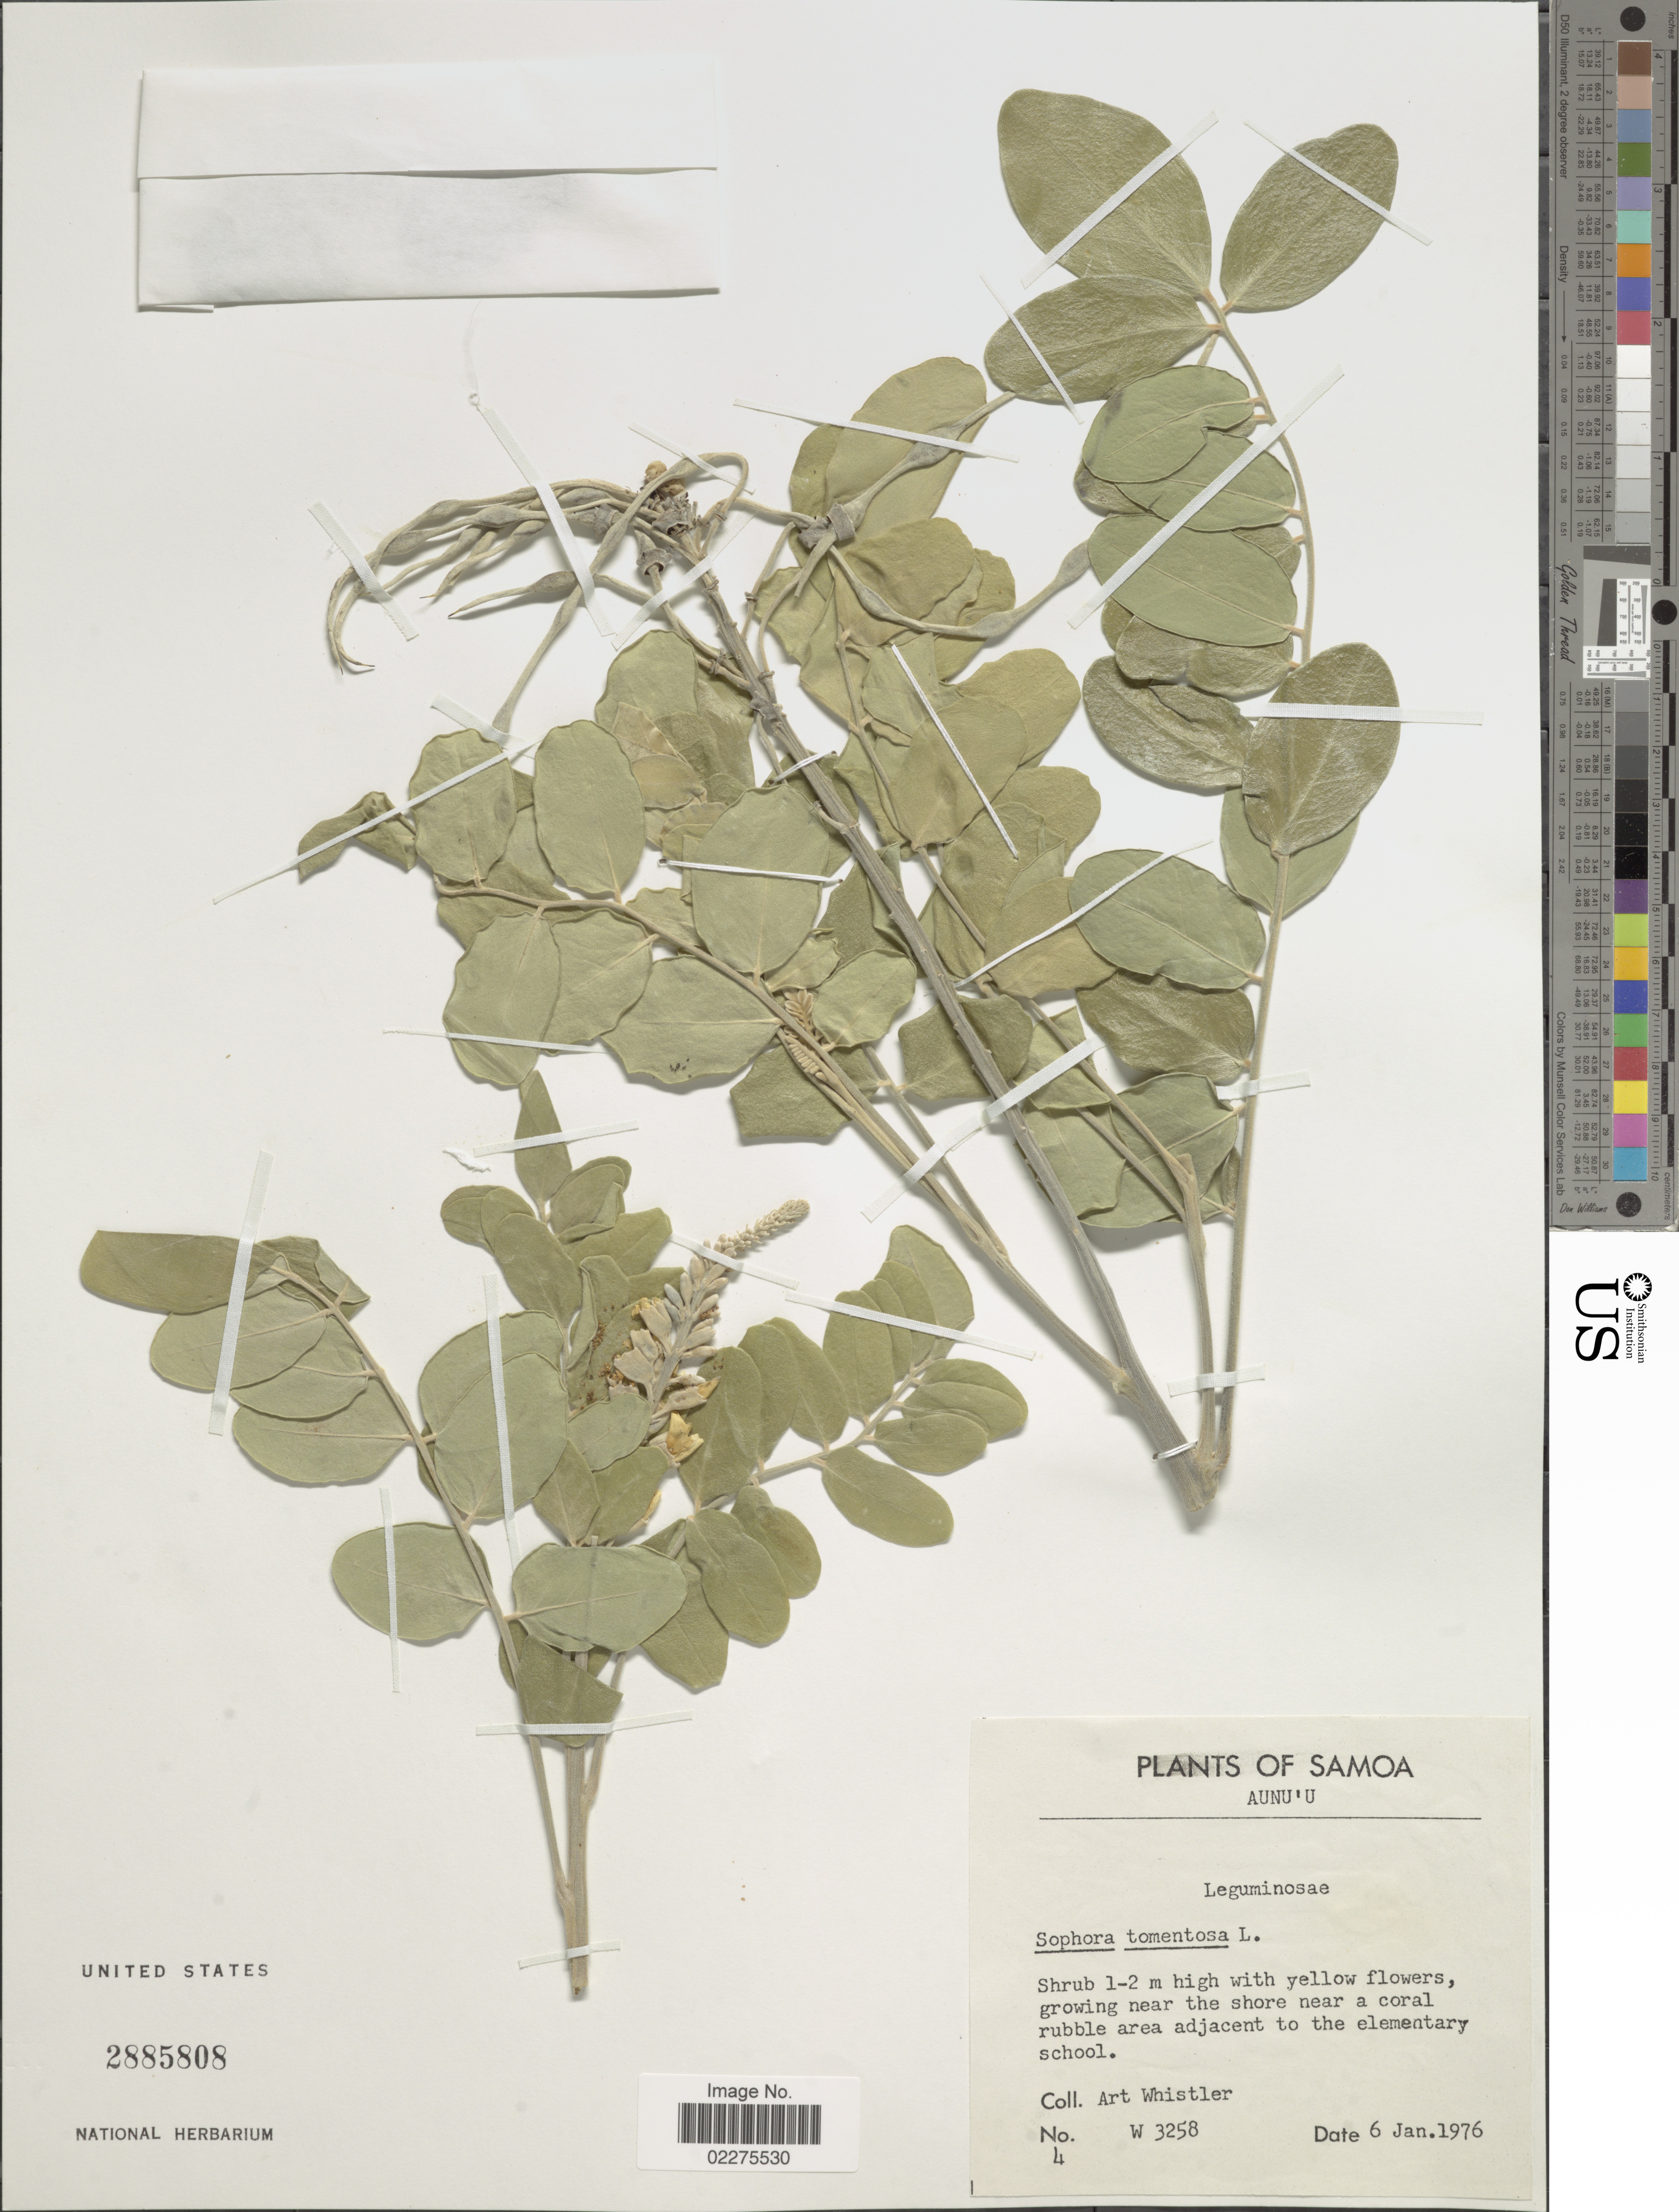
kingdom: Plantae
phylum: Tracheophyta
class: Magnoliopsida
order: Fabales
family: Fabaceae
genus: Sophora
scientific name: Sophora tomentosa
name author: L.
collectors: A. Whistler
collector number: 4/W 3258?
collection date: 1976-01-06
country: American Samoa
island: Aunu'u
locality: Aunu'u. near the shore near a coral rubble area adjacent to the elementary school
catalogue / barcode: US 2885808